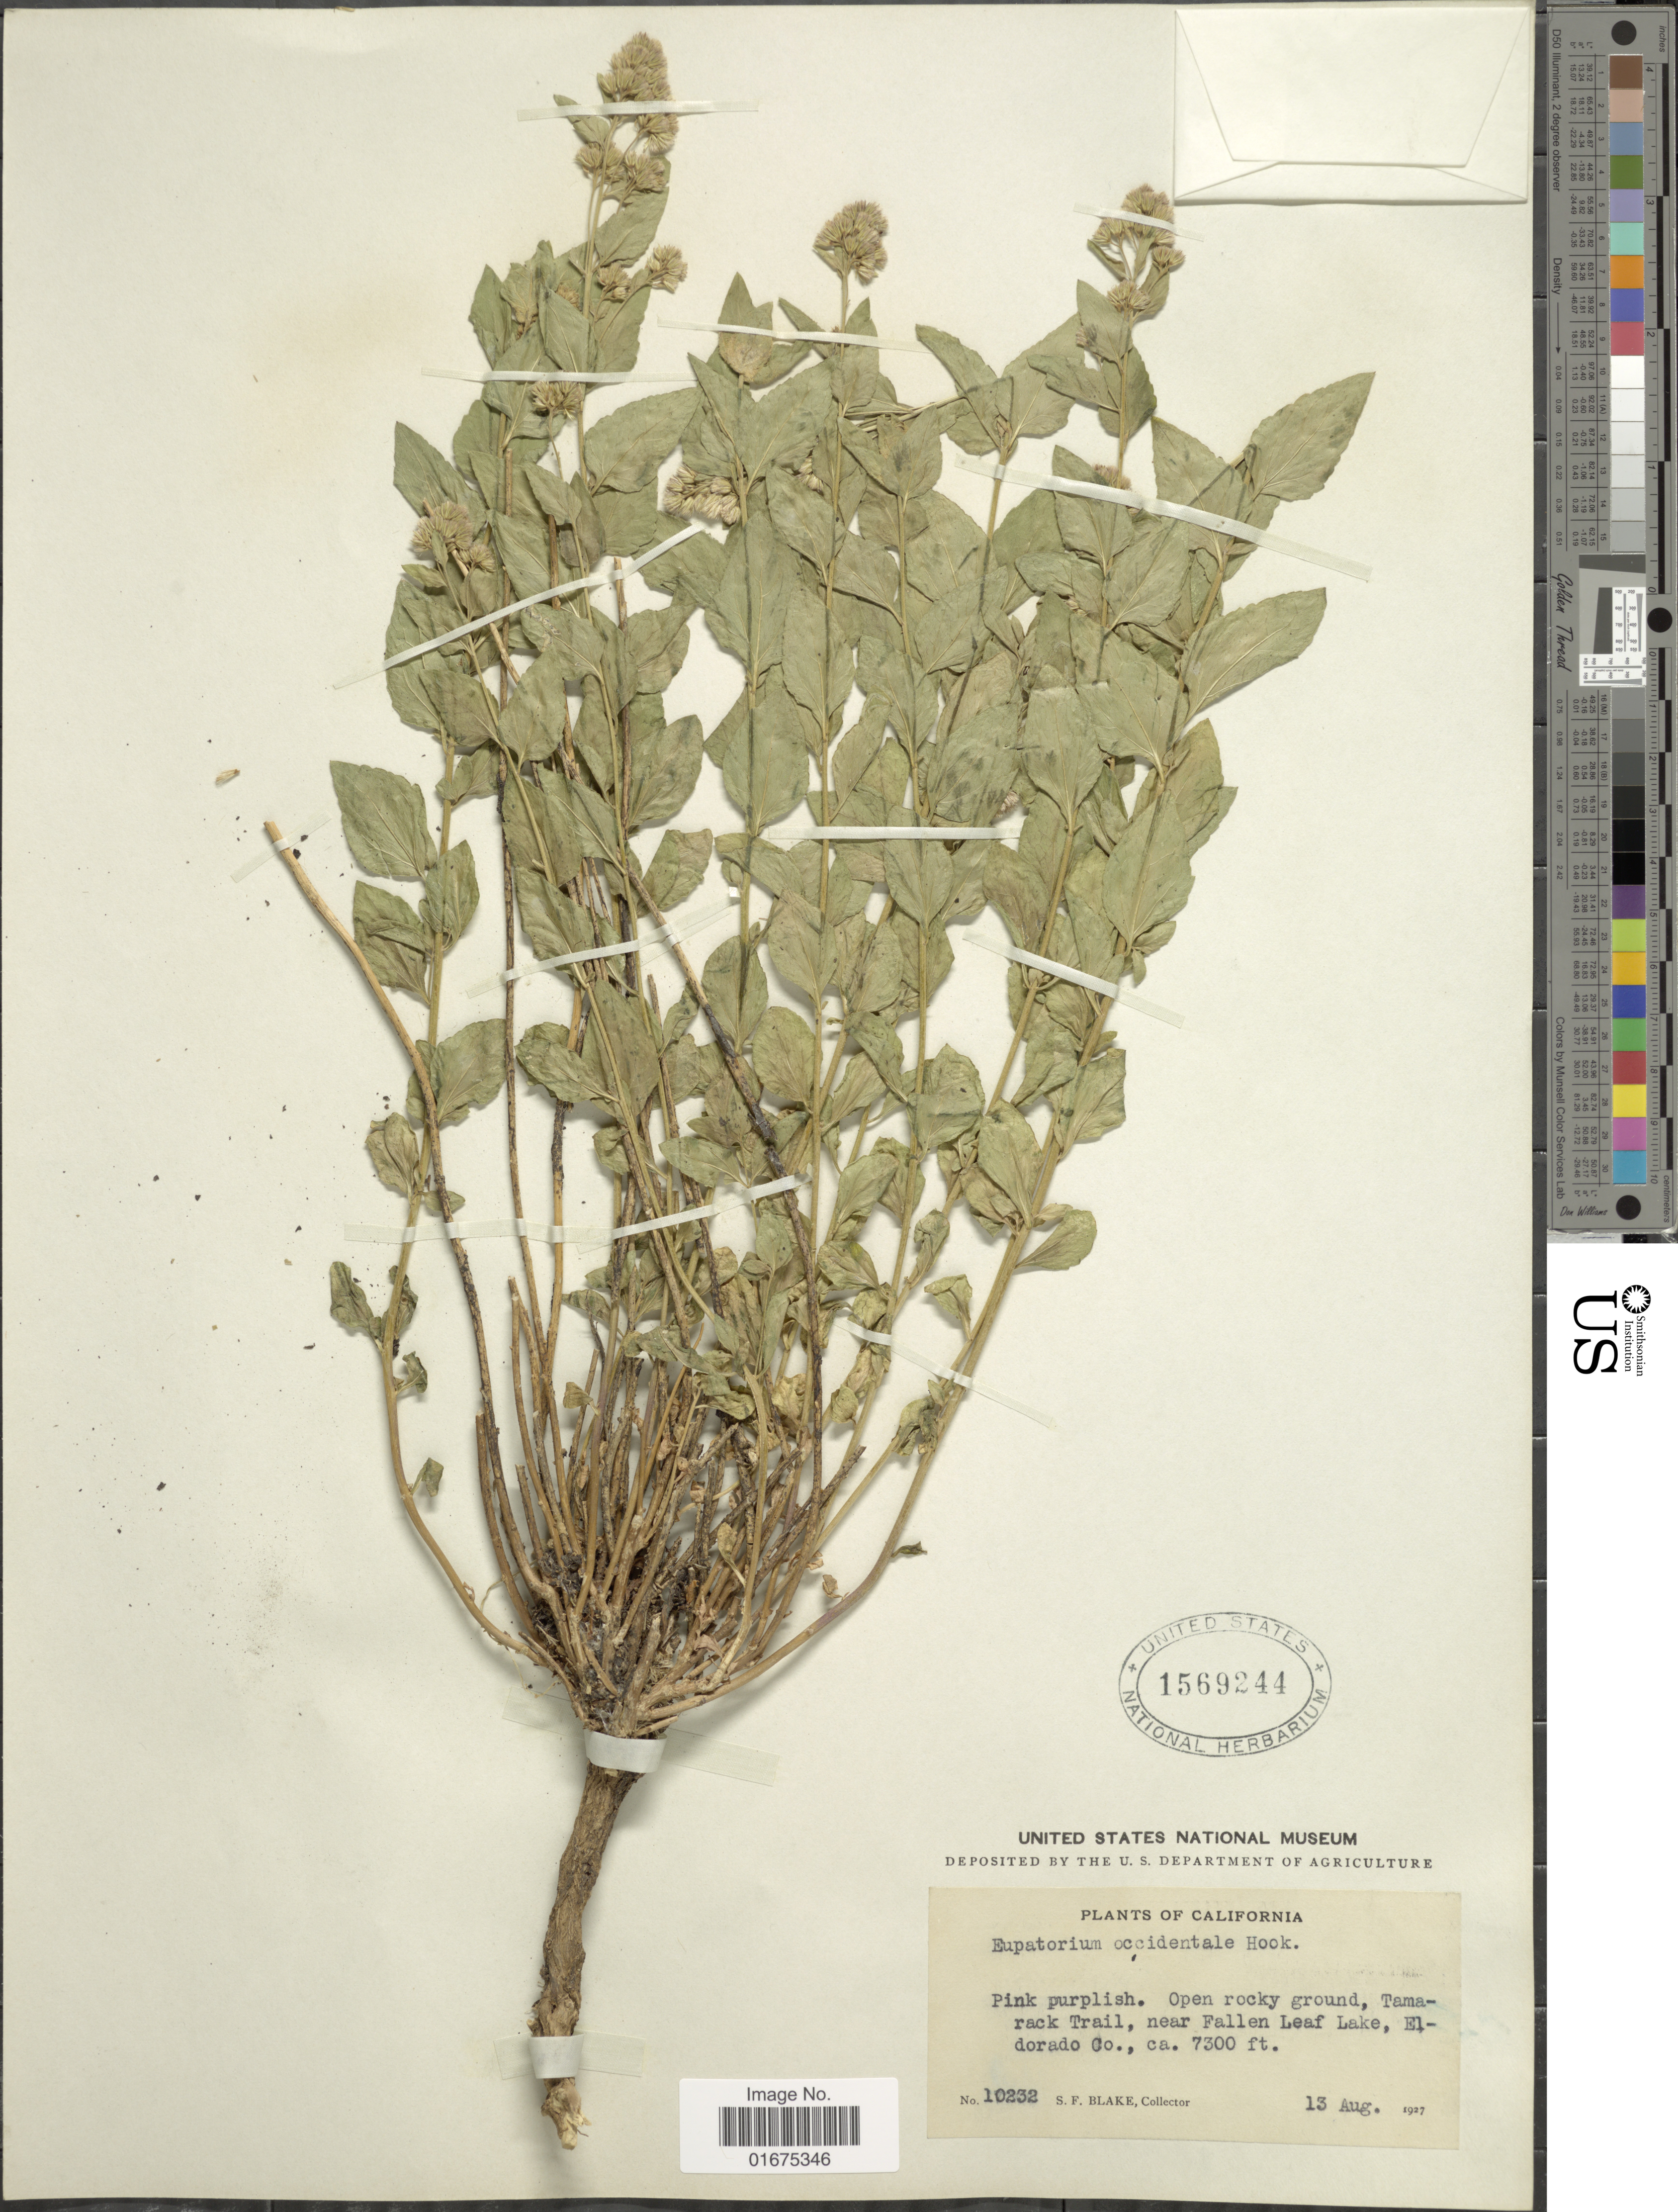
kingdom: Plantae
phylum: Tracheophyta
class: Magnoliopsida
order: Asterales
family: Asteraceae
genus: Ageratina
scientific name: Ageratina occidentalis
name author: (Hook.) R.M. King & H. Rob.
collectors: S. Blake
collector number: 10232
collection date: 1927-08-13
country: United States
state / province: California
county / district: El Dorado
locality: Open rocky ground, Tamarack Trail, near Fallen Leaf Lake, El dorado Co.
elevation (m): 2225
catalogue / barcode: US 1569244